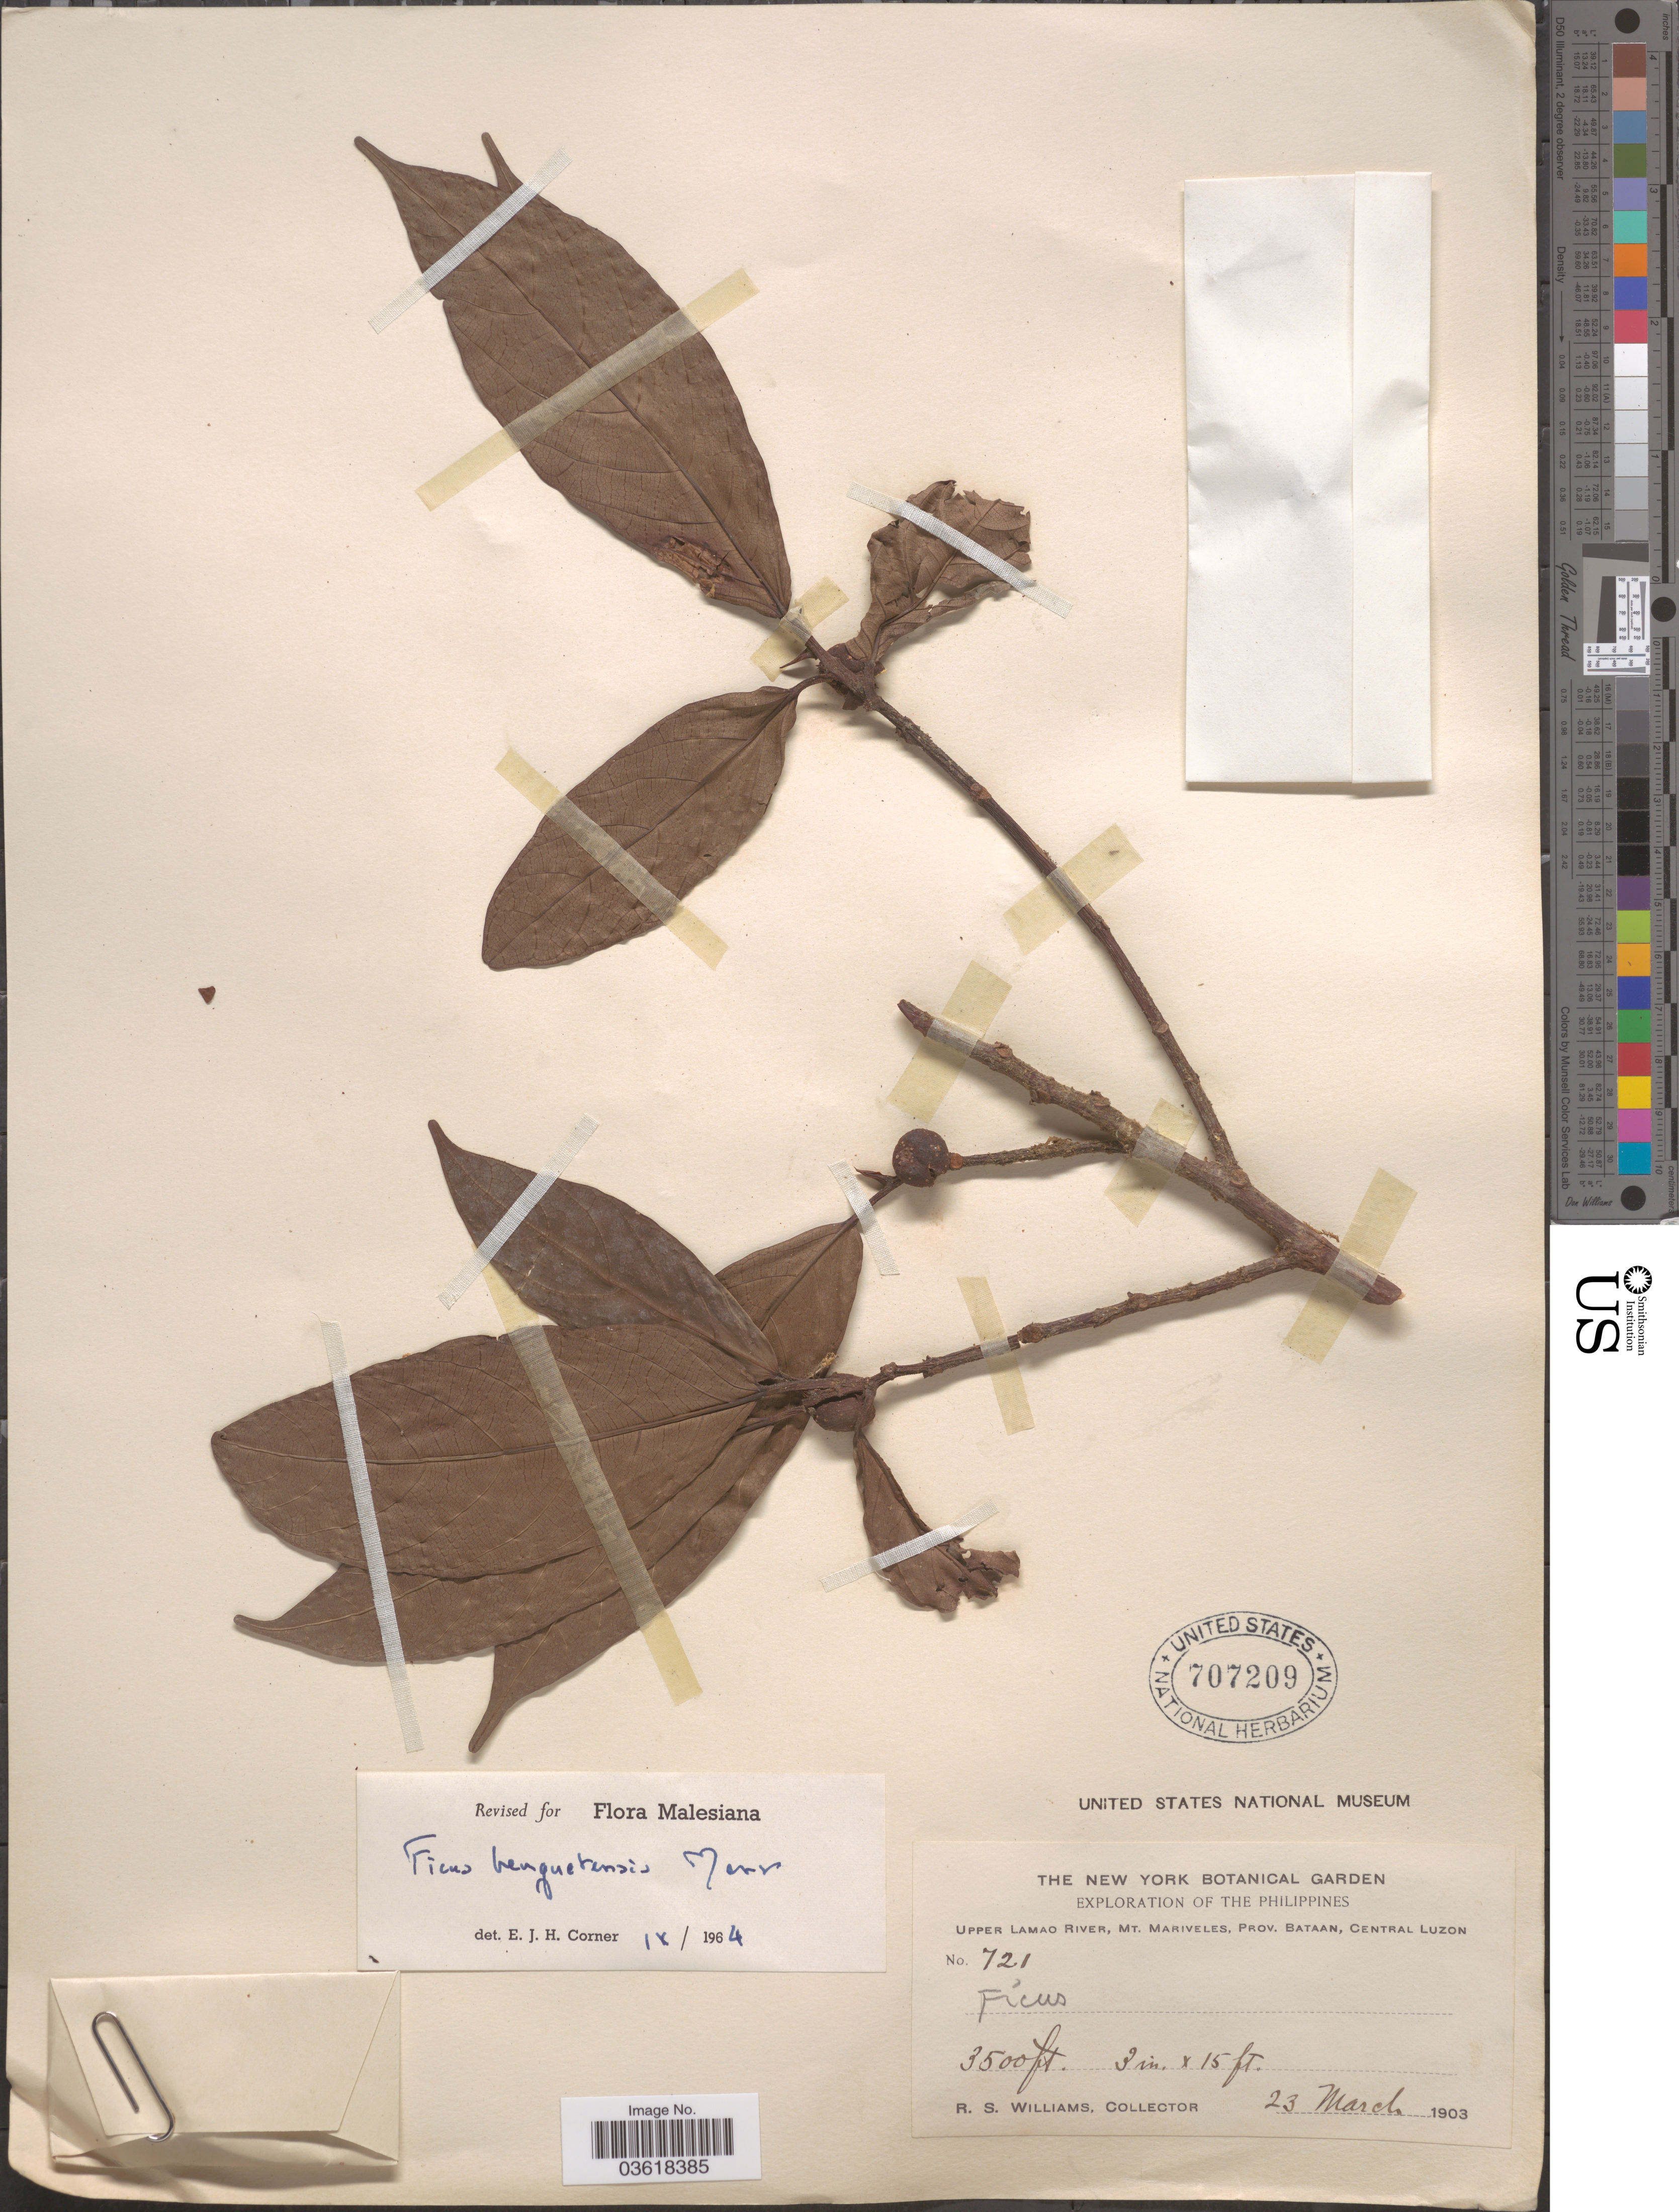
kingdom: Plantae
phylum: Tracheophyta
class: Magnoliopsida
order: Rosales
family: Moraceae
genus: Ficus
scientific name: Ficus benguetensis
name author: Merr.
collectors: R. S. Williams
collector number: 721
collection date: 1903-03-23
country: Philippines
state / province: Central Luzon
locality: Upper Lamao River, Mt. Mariveles, Prov. Bataan.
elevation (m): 1067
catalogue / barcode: US 707209